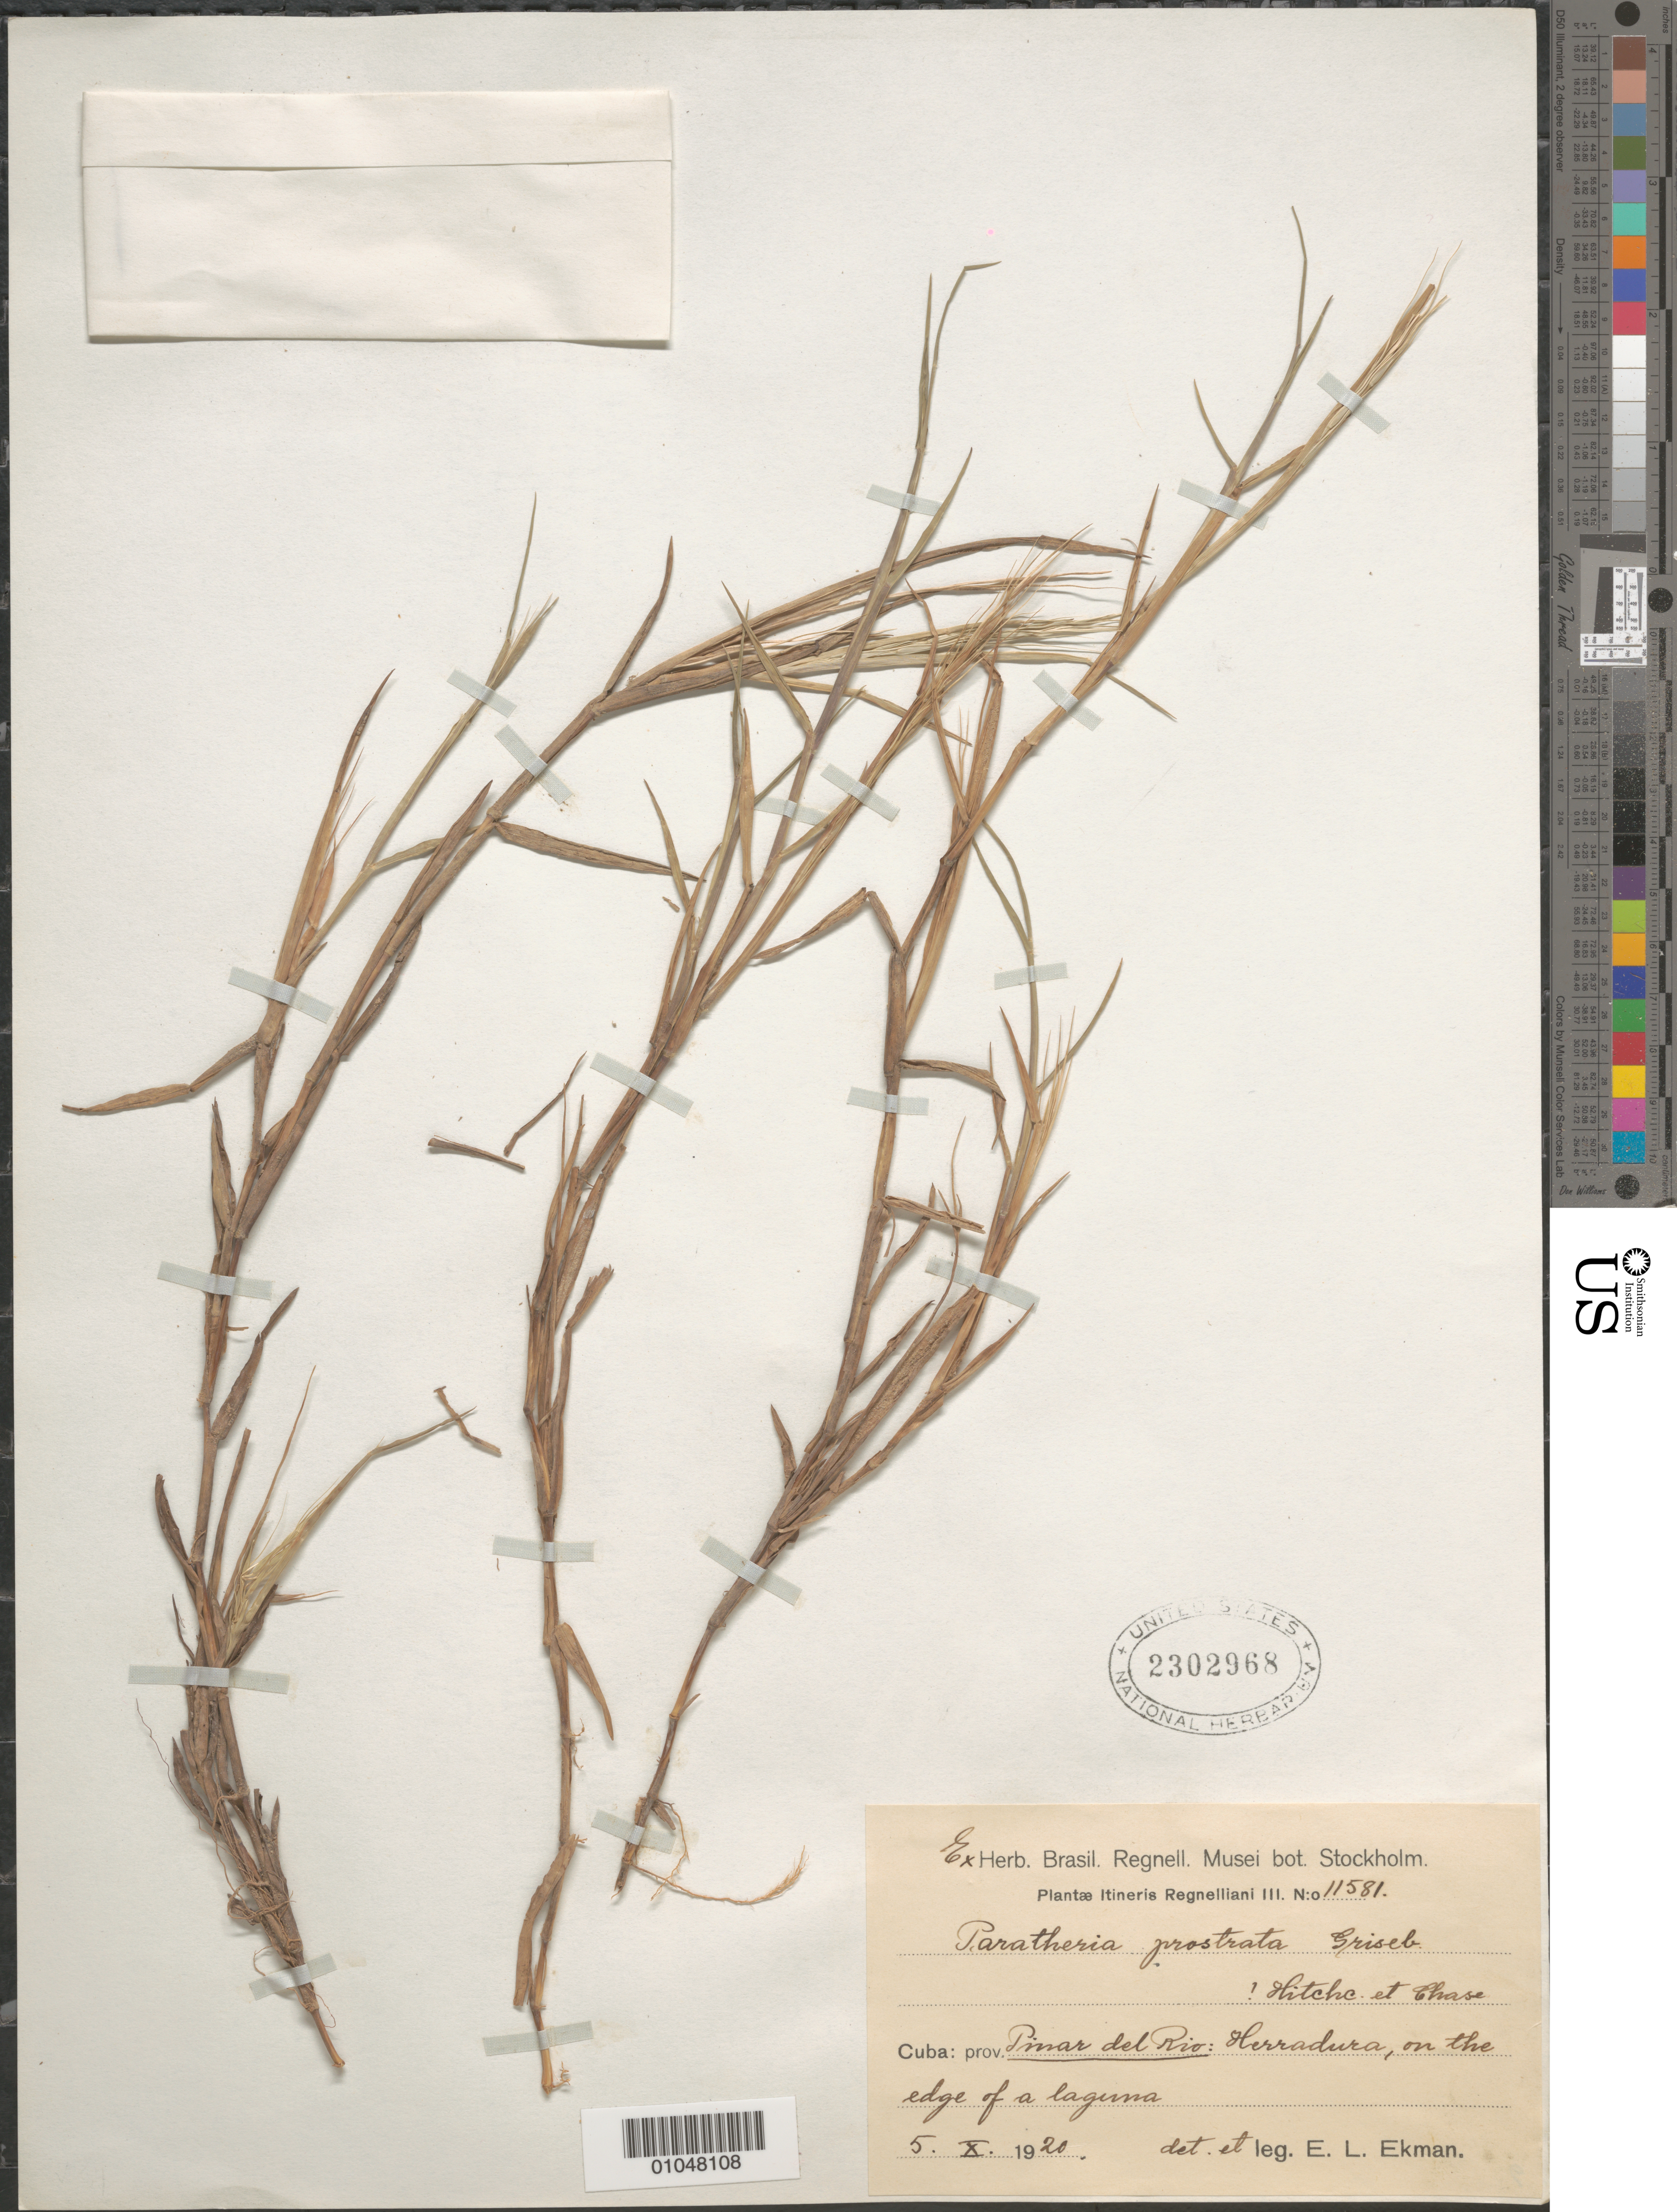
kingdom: Plantae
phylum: Tracheophyta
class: Liliopsida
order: Poales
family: Poaceae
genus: Paratheria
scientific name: Paratheria prostrata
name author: Griseb.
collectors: E. L. Ekman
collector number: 11581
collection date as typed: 05 Oct 1920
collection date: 1920-10-05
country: Cuba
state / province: Pinar del Rio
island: Cuba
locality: Herradura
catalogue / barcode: US 2302968